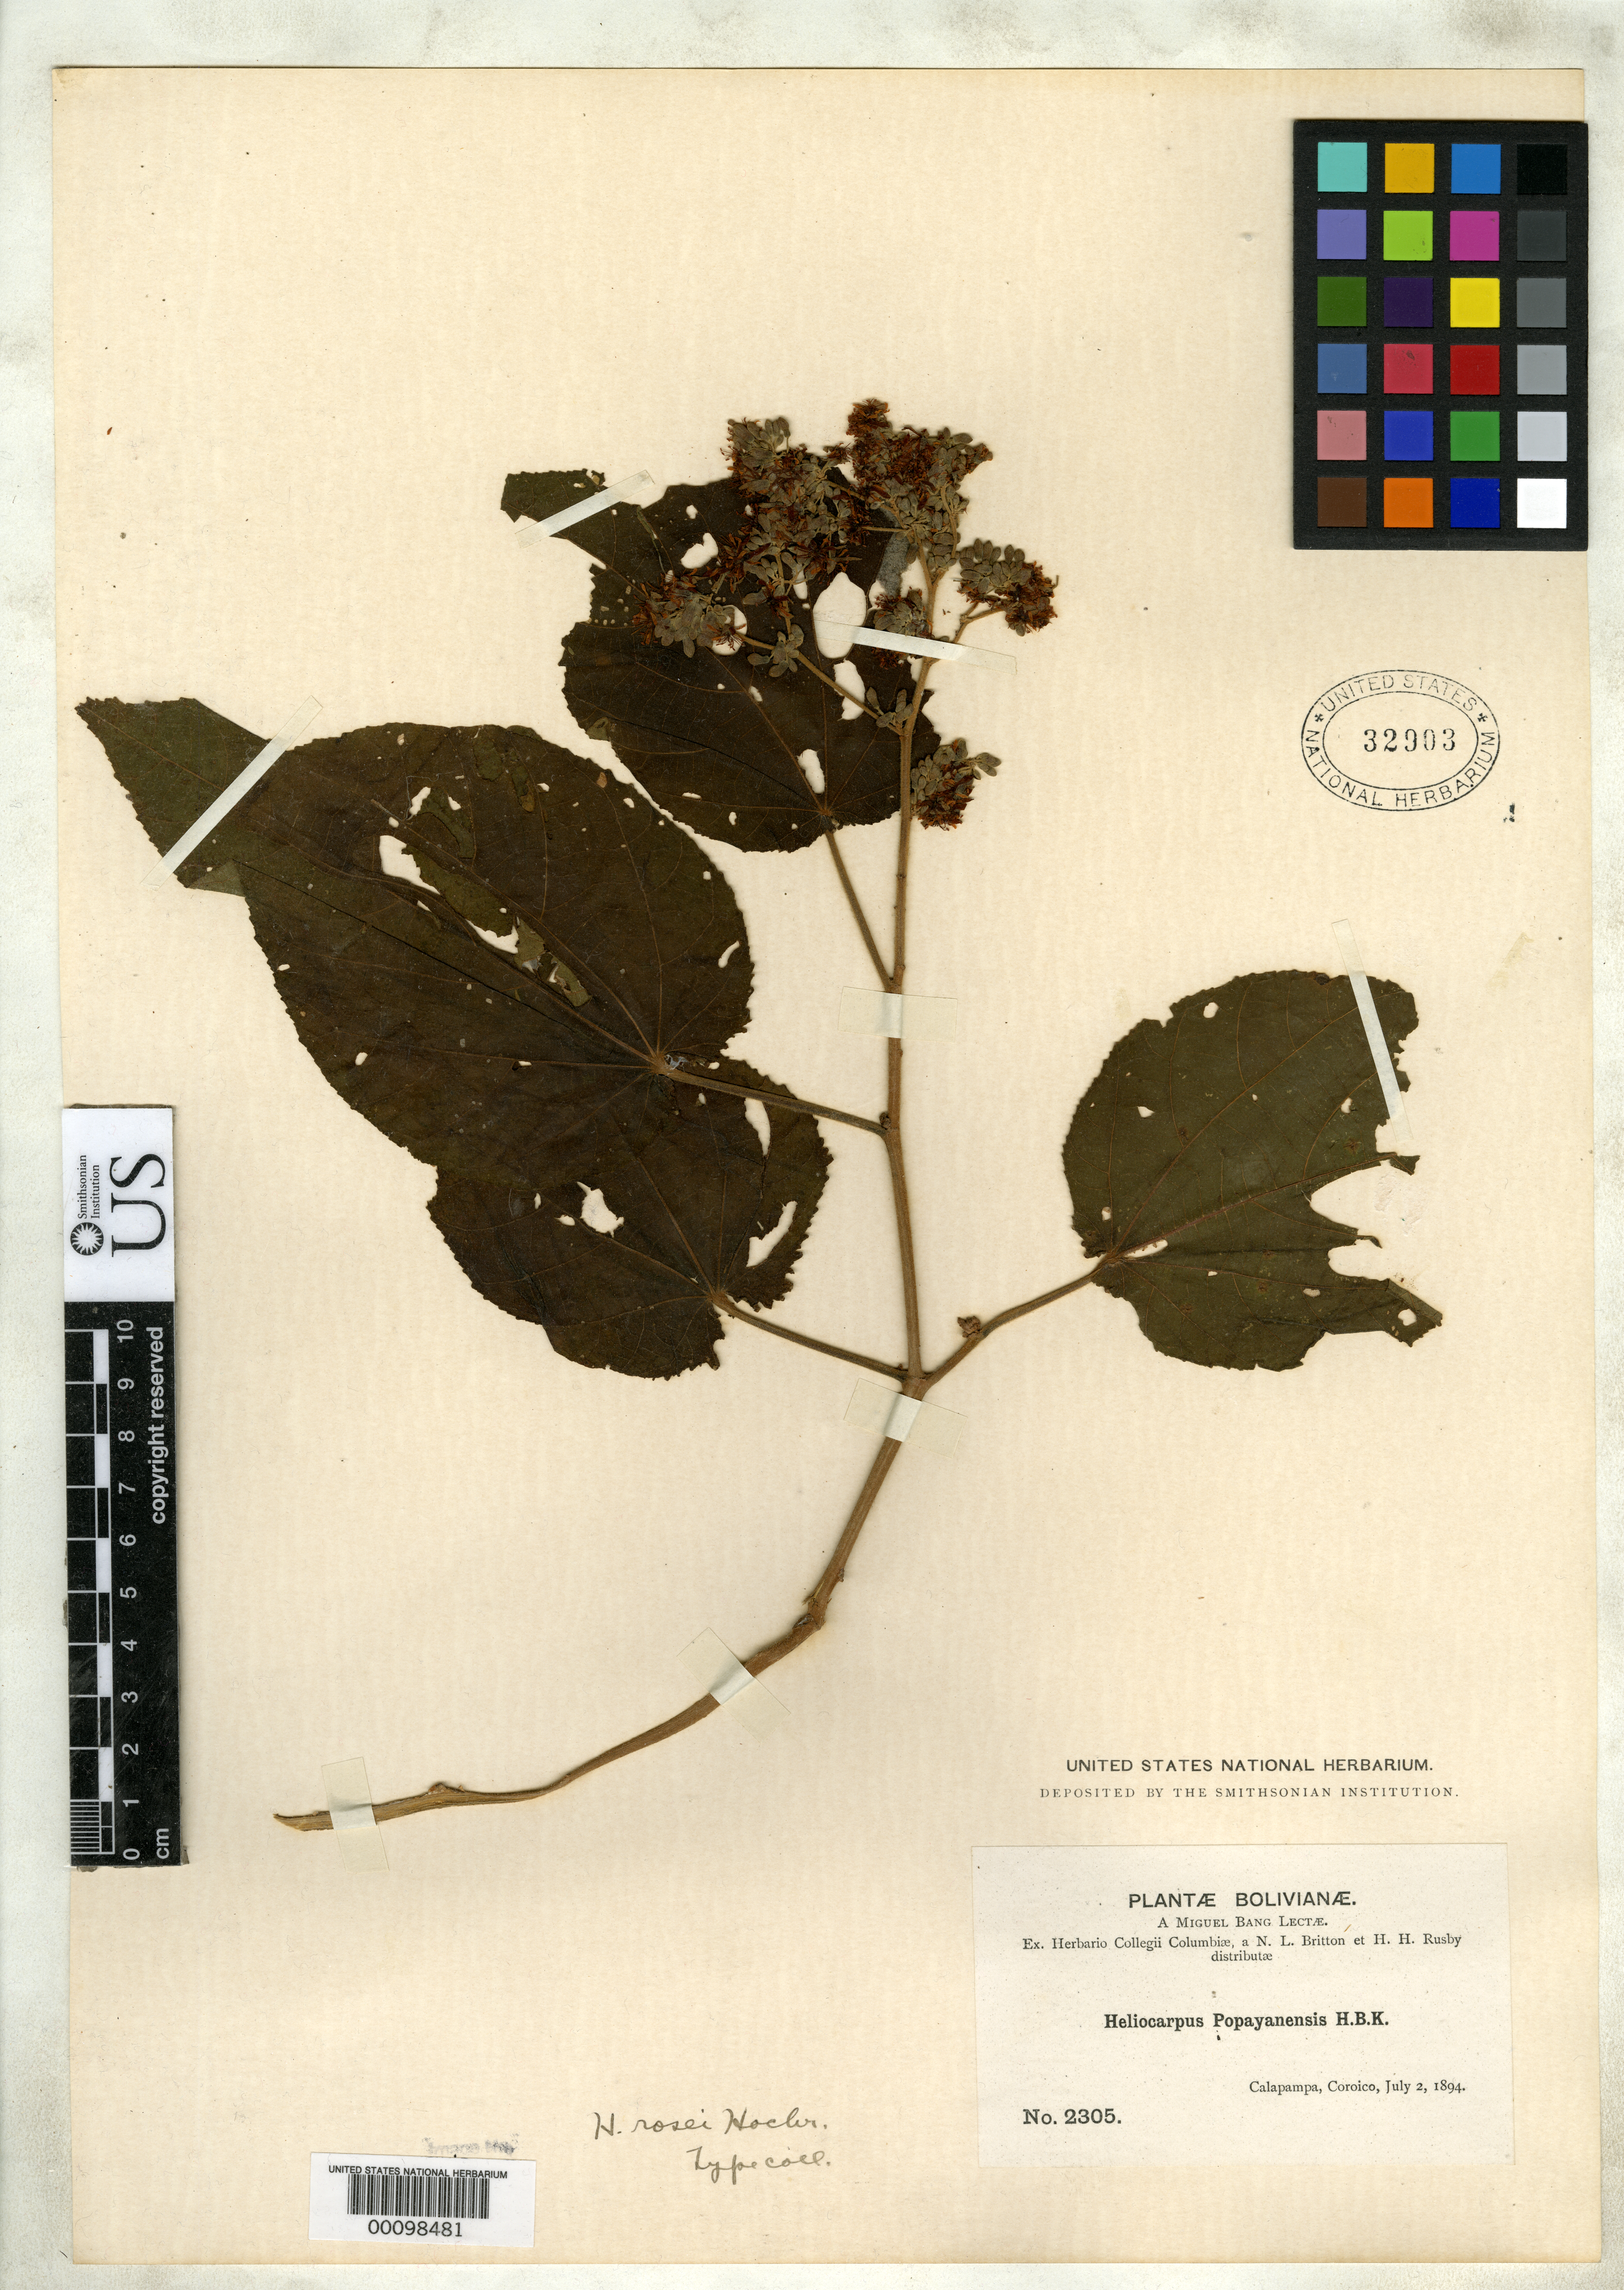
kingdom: Plantae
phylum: Tracheophyta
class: Magnoliopsida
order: Malvales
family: Malvaceae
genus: Heliocarpus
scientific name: Heliocarpus rosei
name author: Hochr.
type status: Type Collection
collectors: M. Bang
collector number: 2305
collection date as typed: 02 Jul 1894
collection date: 1894-07-02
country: Bolivia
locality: CalaPampa, Coroico.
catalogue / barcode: US 32903